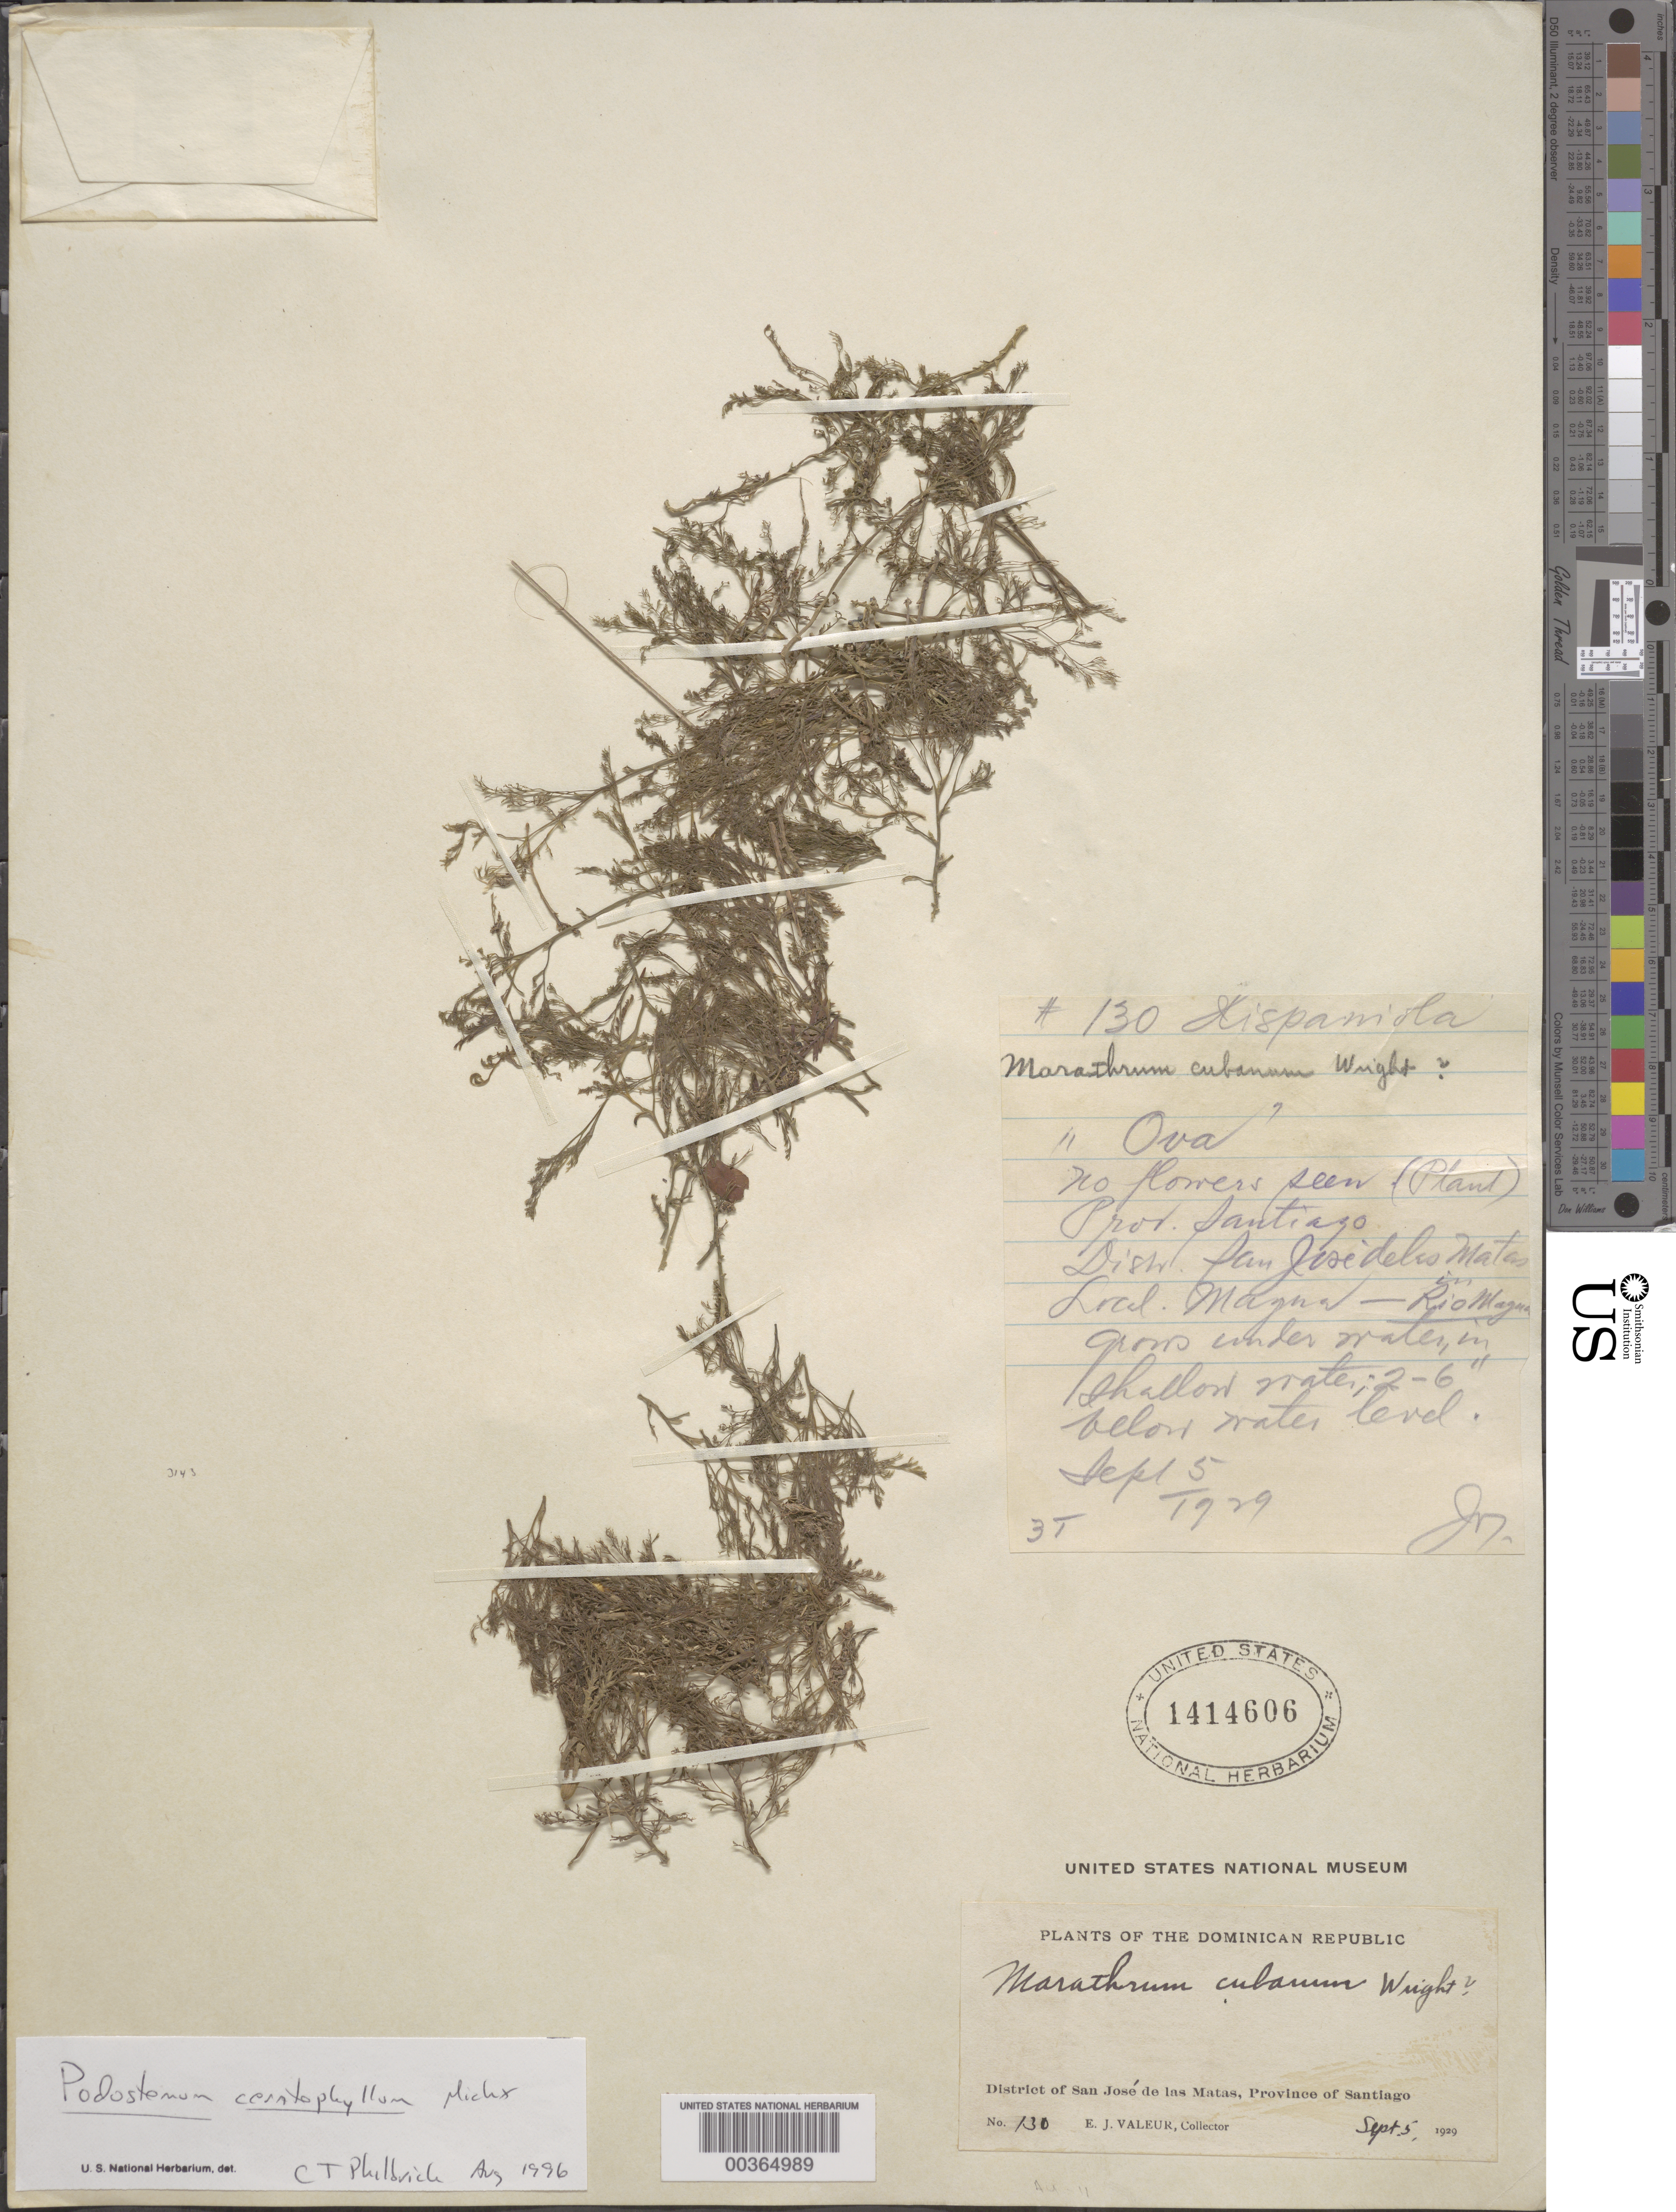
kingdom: Plantae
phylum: Tracheophyta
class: Magnoliopsida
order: Malpighiales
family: Podostemaceae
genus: Podostemum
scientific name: Podostemum ceratophylllum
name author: Michx.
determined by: Philbrick, C. Thomas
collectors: E. Valeur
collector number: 130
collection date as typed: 05 Sep 1929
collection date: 1929-09-05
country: Dominican Republic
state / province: Santiago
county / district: San José De Las Matas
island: Hispaniola Island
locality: Comun de san jose de las matas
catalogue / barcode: US 1414606